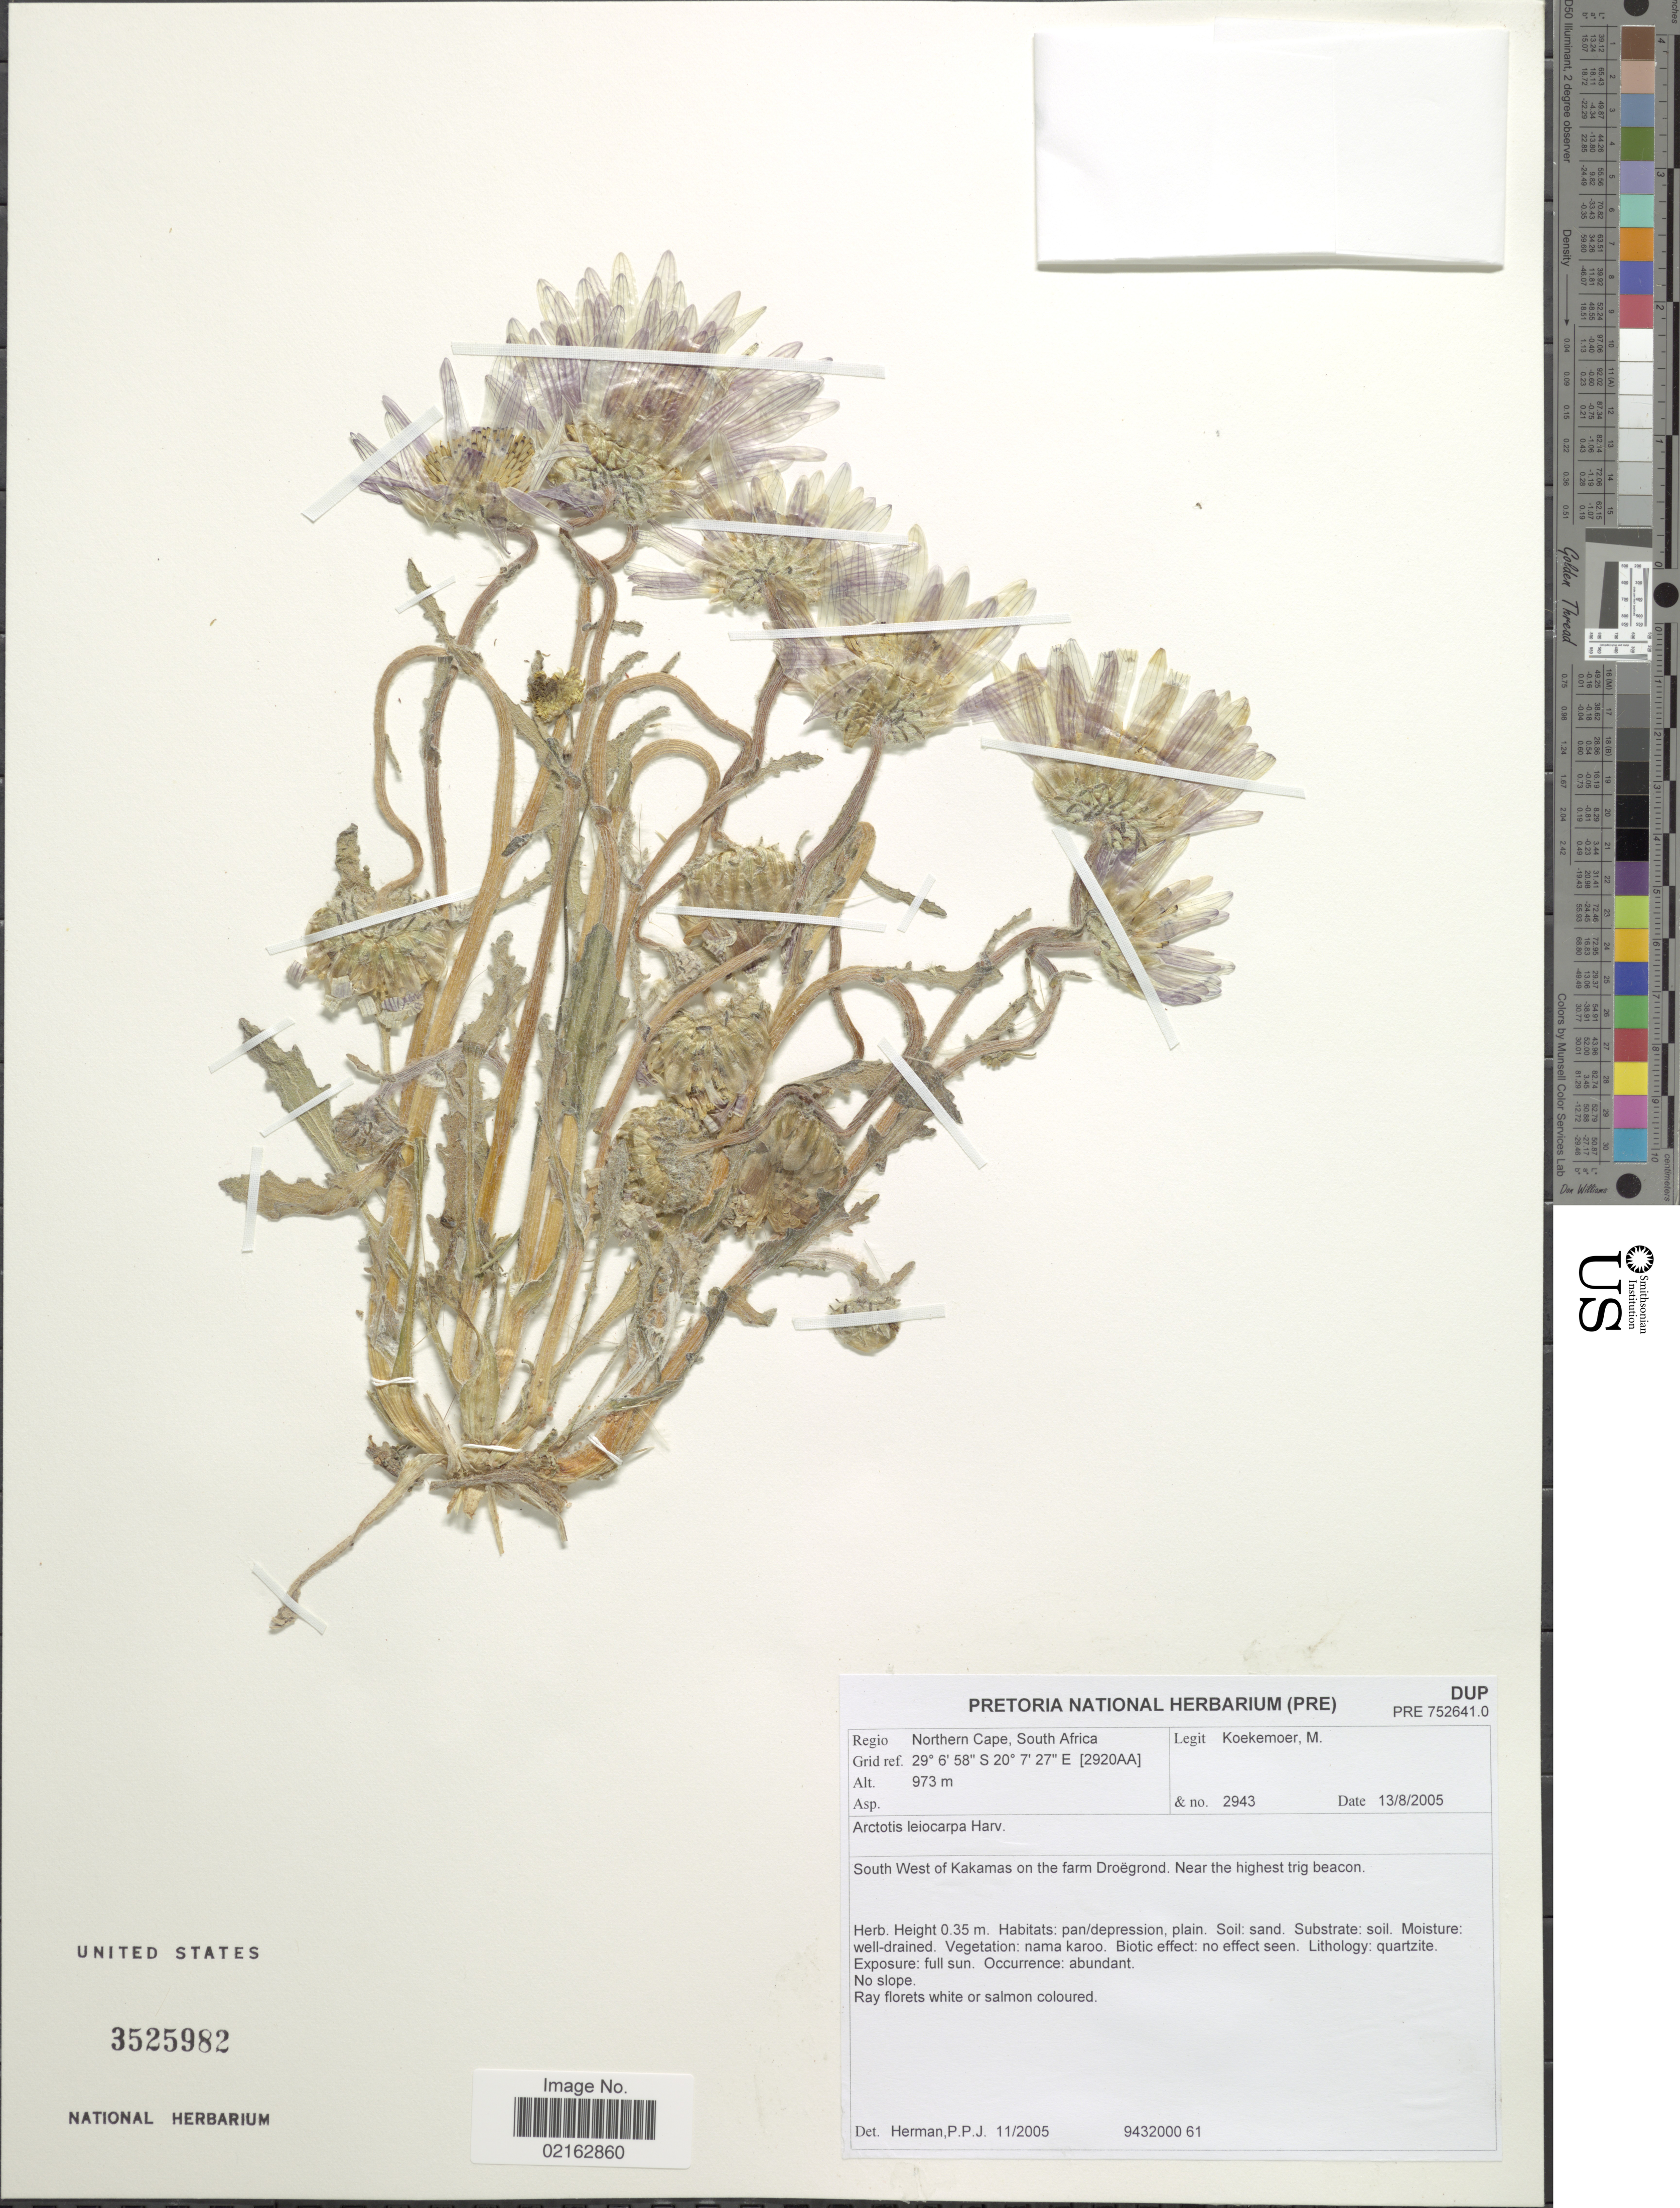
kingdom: Plantae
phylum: Tracheophyta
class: Magnoliopsida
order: Asterales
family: Asteraceae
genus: Arctotis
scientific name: Arctotis leiocarpa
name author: Harv.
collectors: M. Koekemoer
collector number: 2943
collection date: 2005-08-13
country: South Africa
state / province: Northern Cape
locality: Northern Cape, South Africa. South West of Kakamas on the farm Droëgrond. Near the highest trig beacon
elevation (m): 973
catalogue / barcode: US 3525982